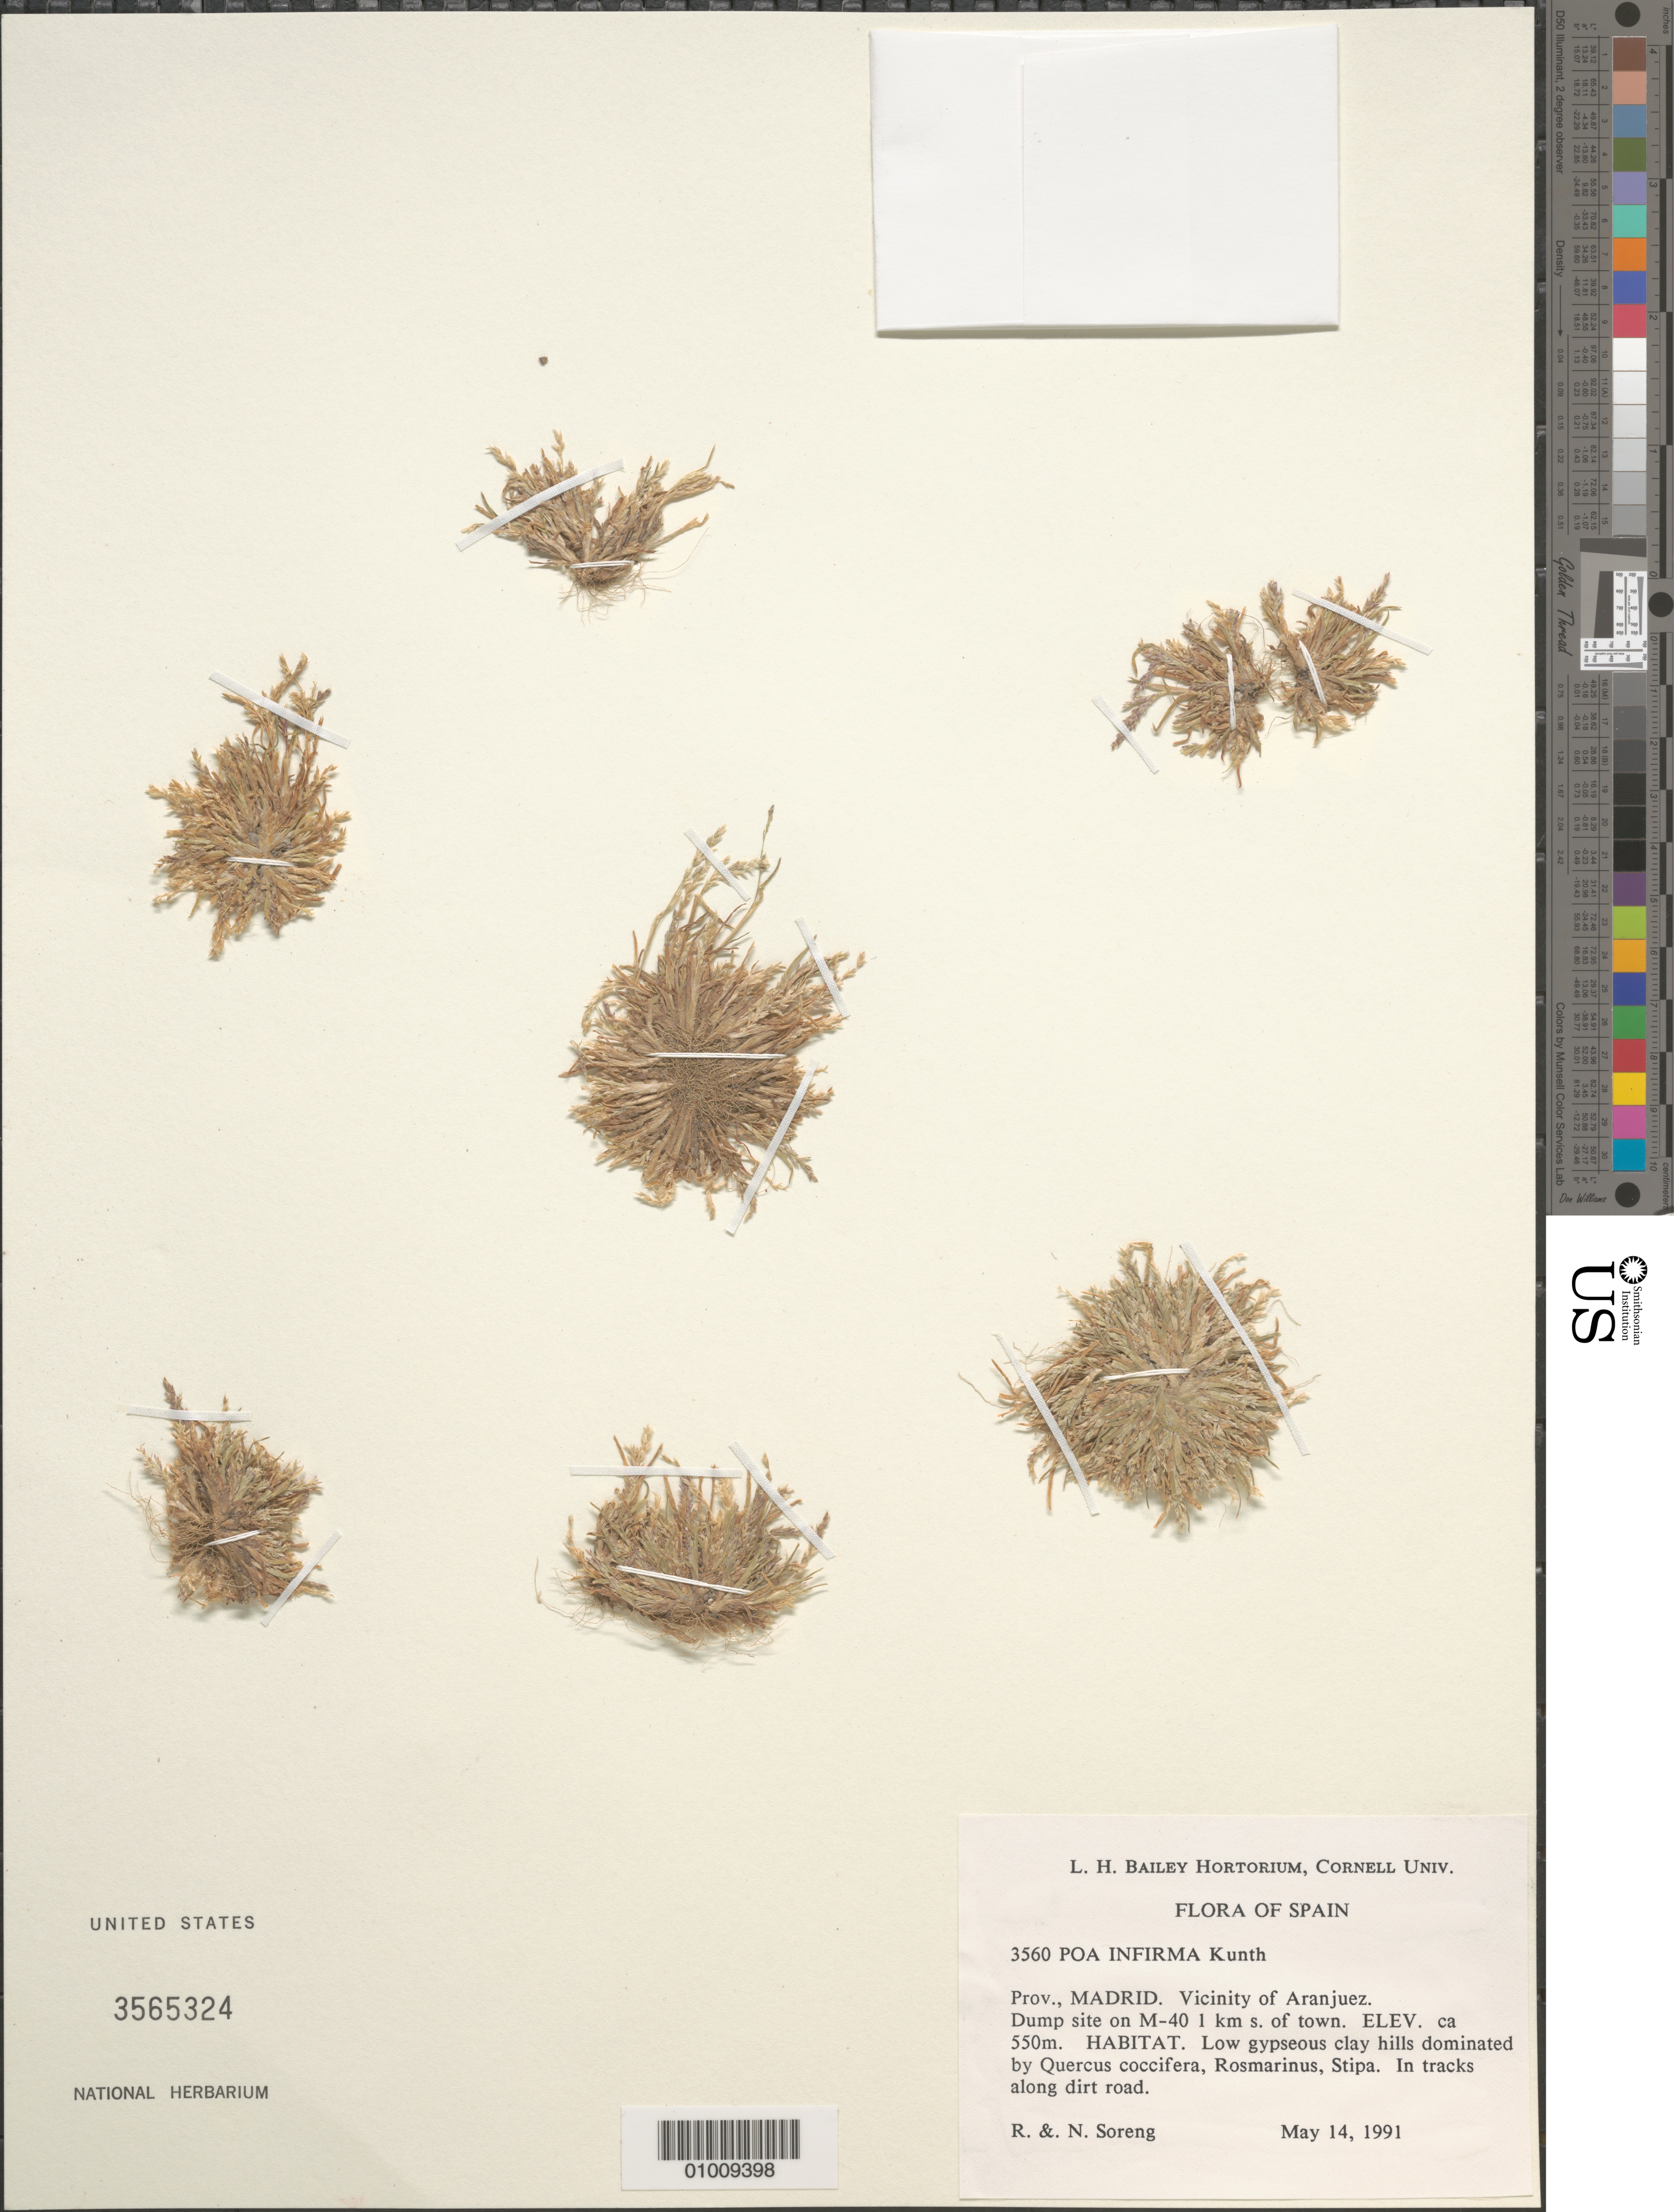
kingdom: Plantae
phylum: Tracheophyta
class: Liliopsida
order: Poales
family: Poaceae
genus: Poa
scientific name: Poa infirma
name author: Kunth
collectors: R. J. Soreng & N. L. Soreng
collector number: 3560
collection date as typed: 14 May 1991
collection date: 1991-05-14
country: Spain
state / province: Madrid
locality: Aranjuez vicinity. Dump site on M-40 1 km S of town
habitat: Low gypseous clay hills dominated by Quercus coccifera, Rosmarinus, Macrostipa, in tracks along dirt road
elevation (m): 550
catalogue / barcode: US 3565324